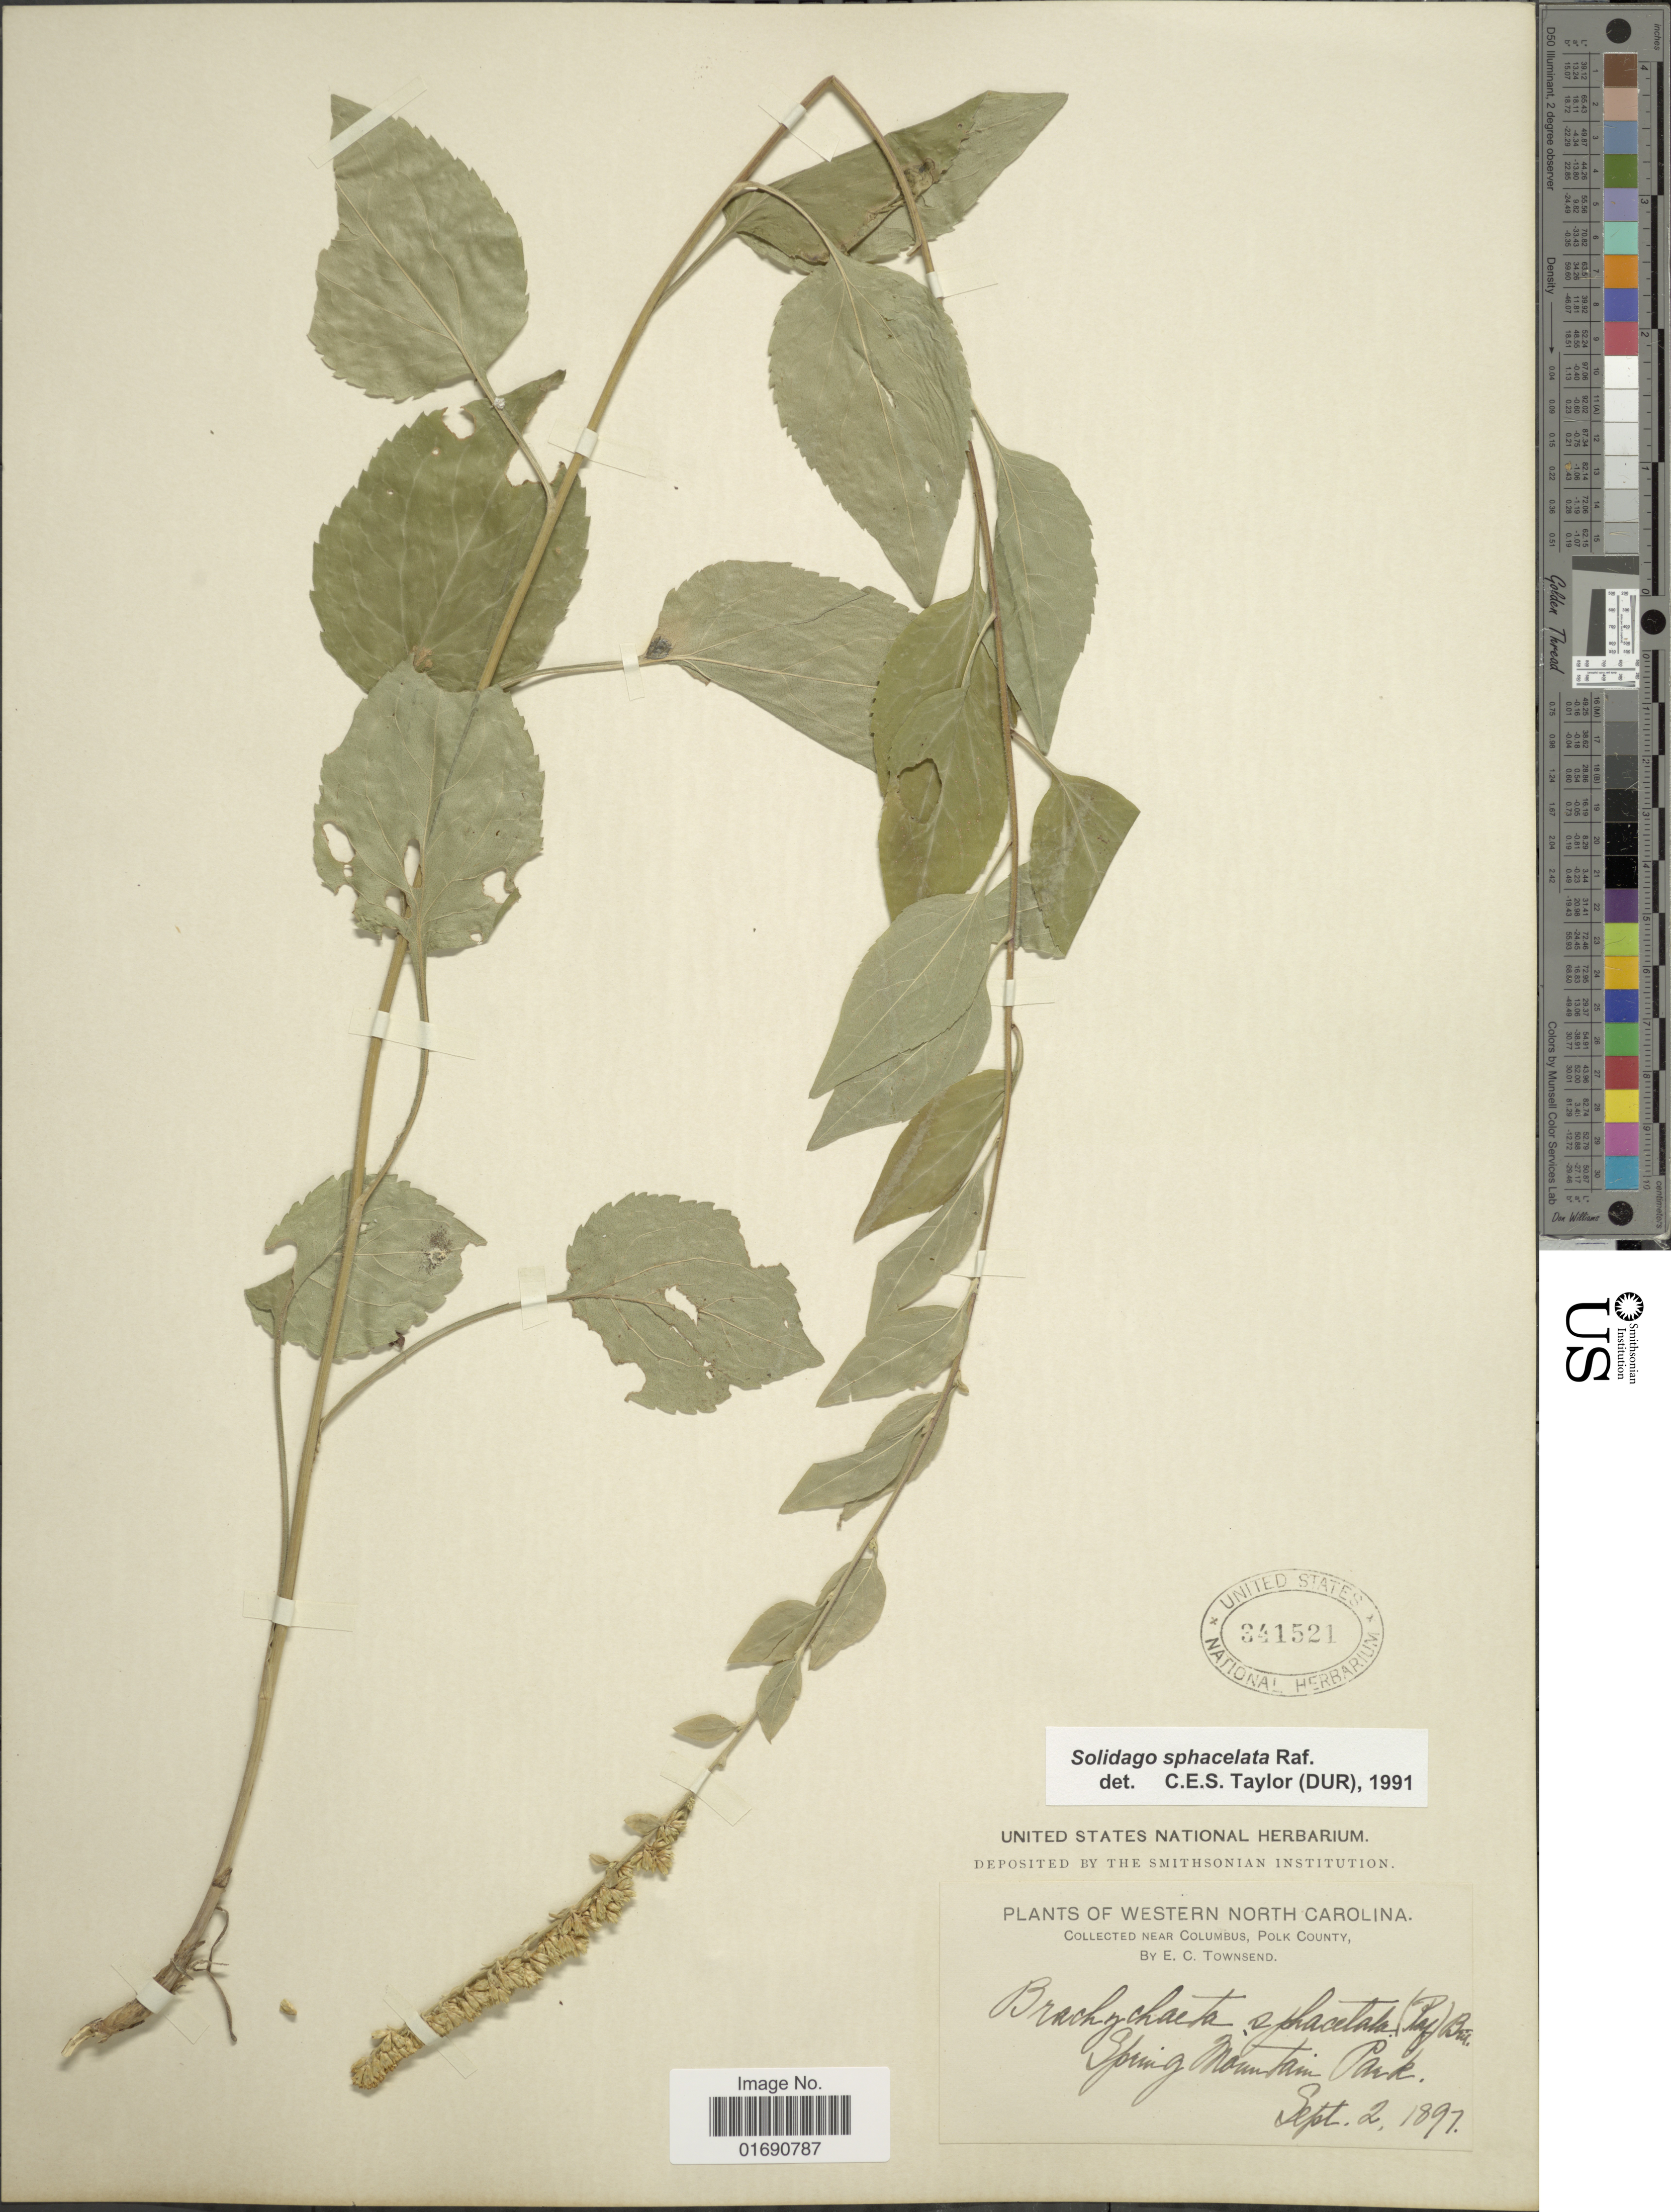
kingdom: Plantae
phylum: Tracheophyta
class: Magnoliopsida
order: Asterales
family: Asteraceae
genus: Solidago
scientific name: Solidago sphacelata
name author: Raf.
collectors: E. C. Townsend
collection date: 1897-09-02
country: United States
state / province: North Carolina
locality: Western North Carolina, near Columbus, Polk County, Spring Mountain Park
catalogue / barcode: US 341521